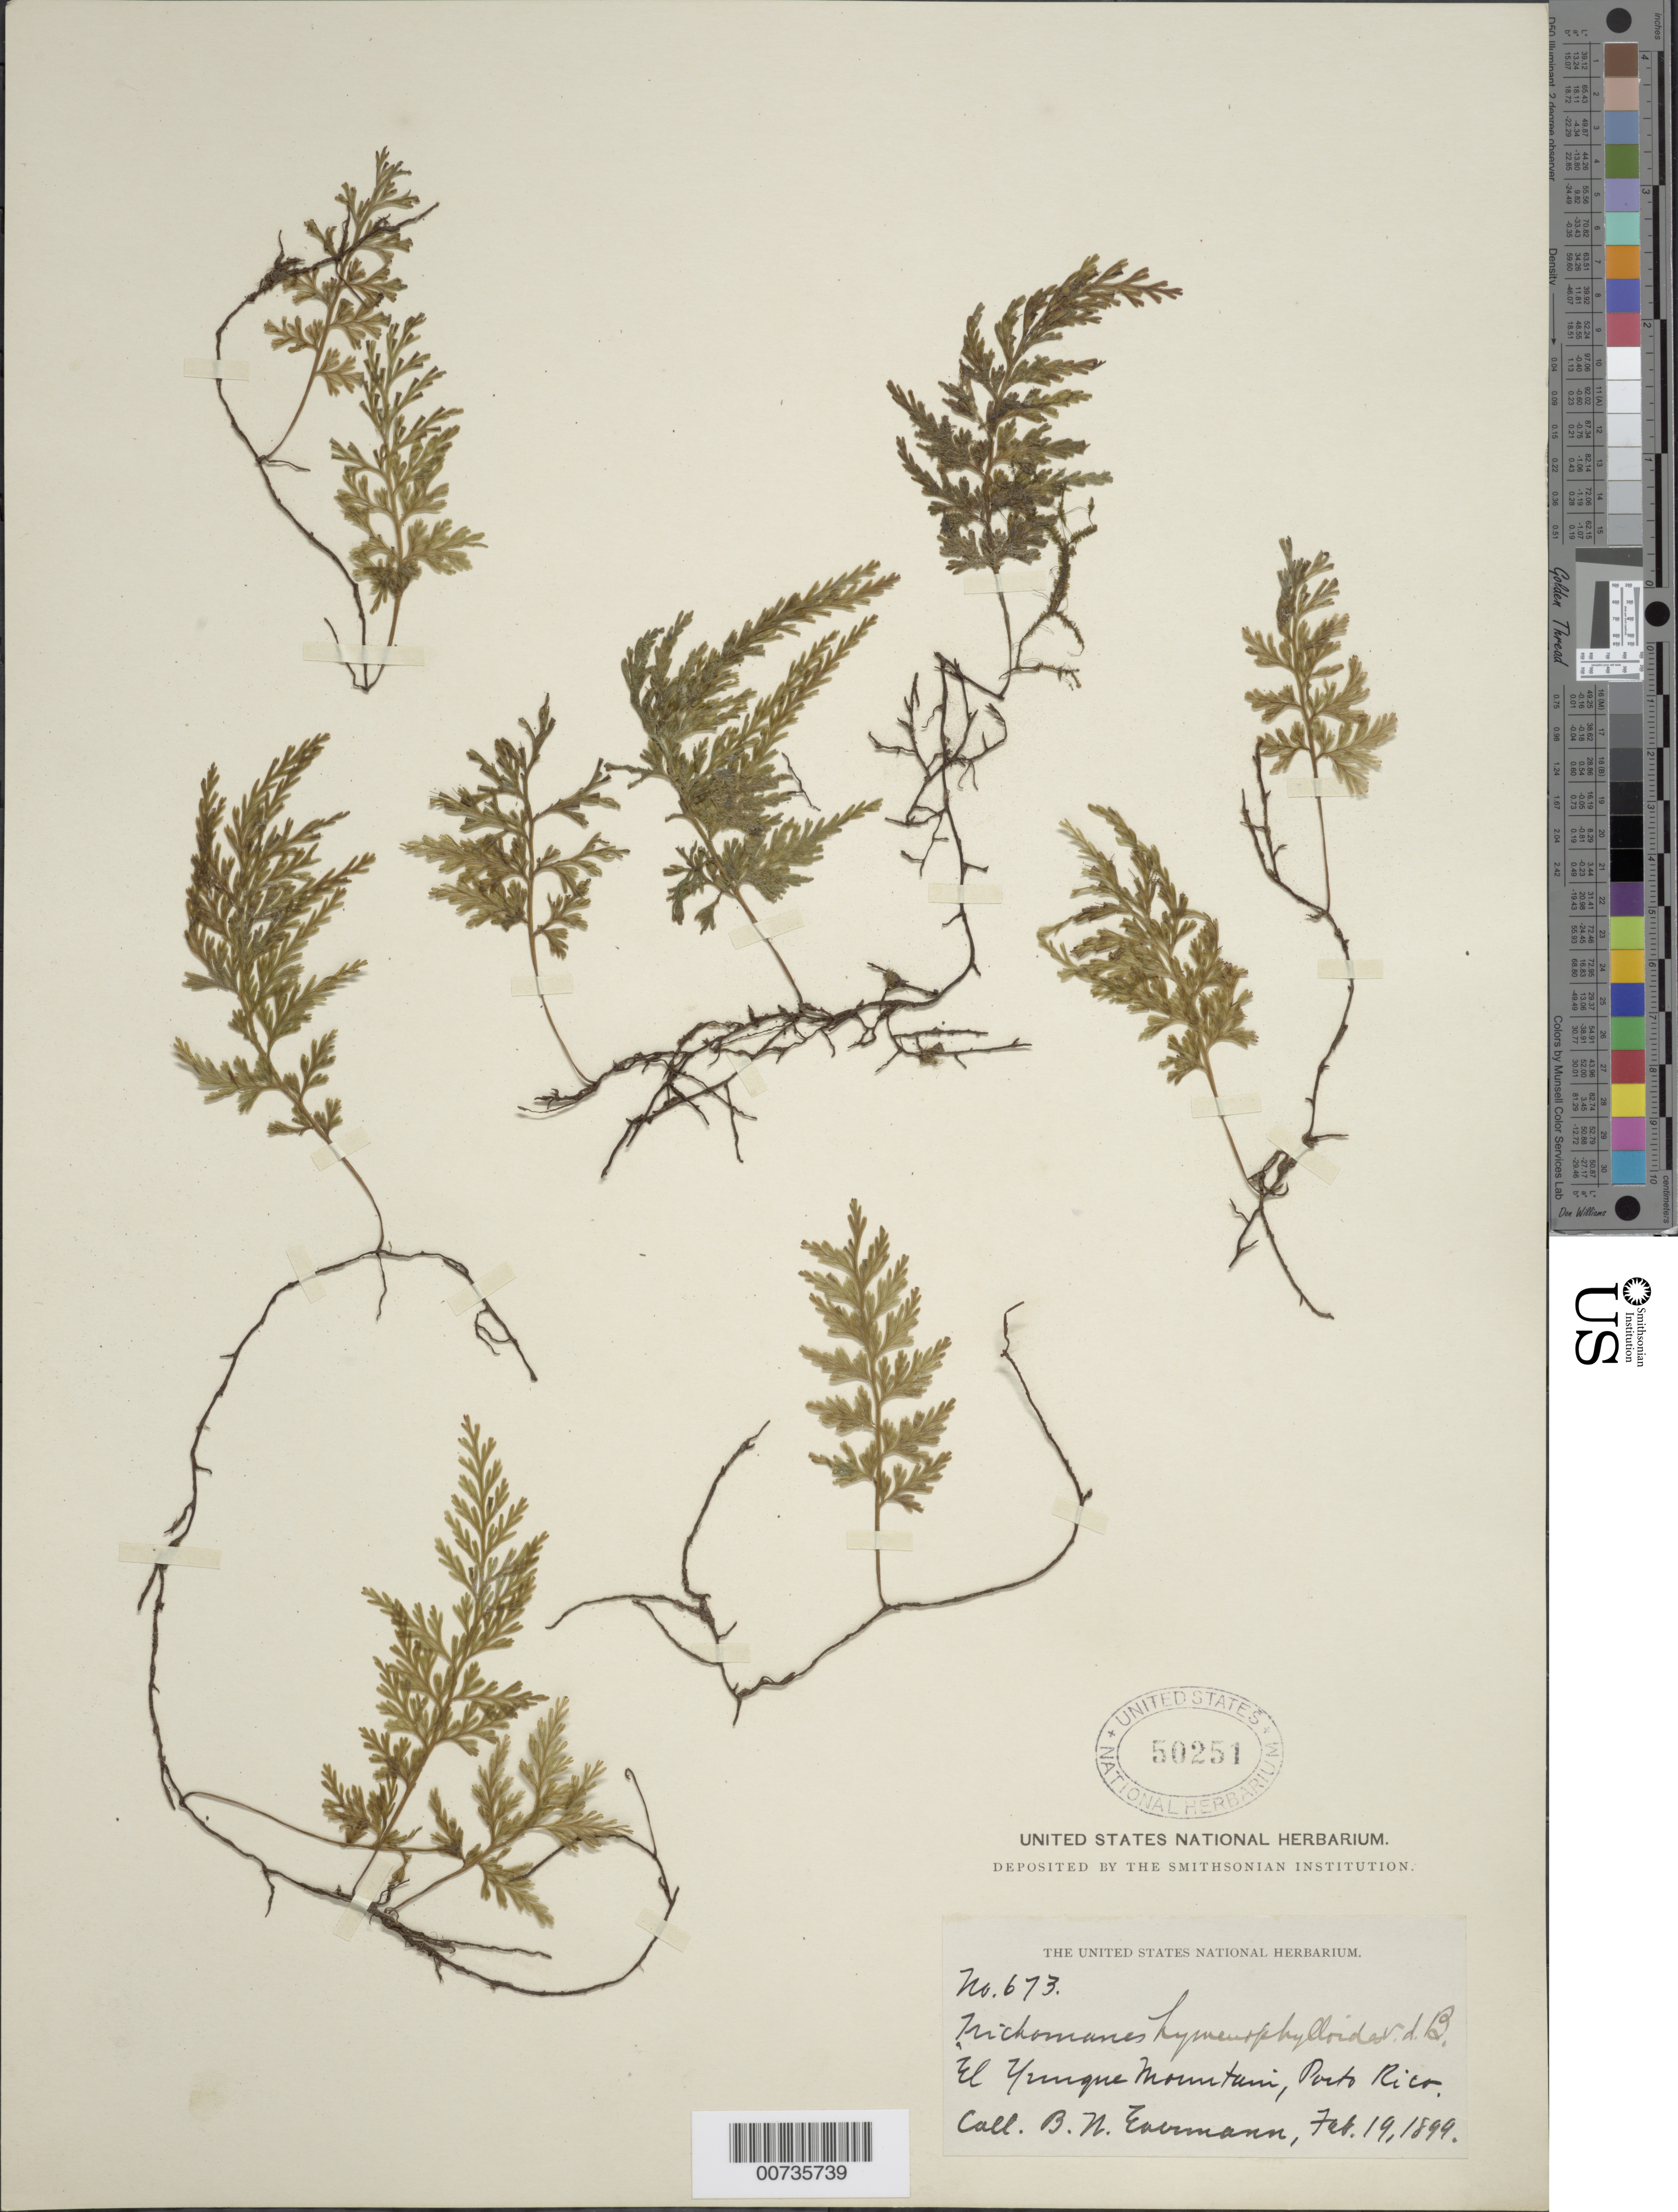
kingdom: Plantae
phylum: Tracheophyta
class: Polypodiopsida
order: Hymenophyllales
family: Hymenophyllaceae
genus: Polyphlebium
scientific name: Polyphlebium hymenophylloides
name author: (Bosch) Ebihara & Dubuisson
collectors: B. W. Evermann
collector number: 673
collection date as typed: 19 Feb 1899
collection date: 1899-02-19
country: Puerto Rico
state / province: Río Grande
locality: El Yunque Mt.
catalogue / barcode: US 50251